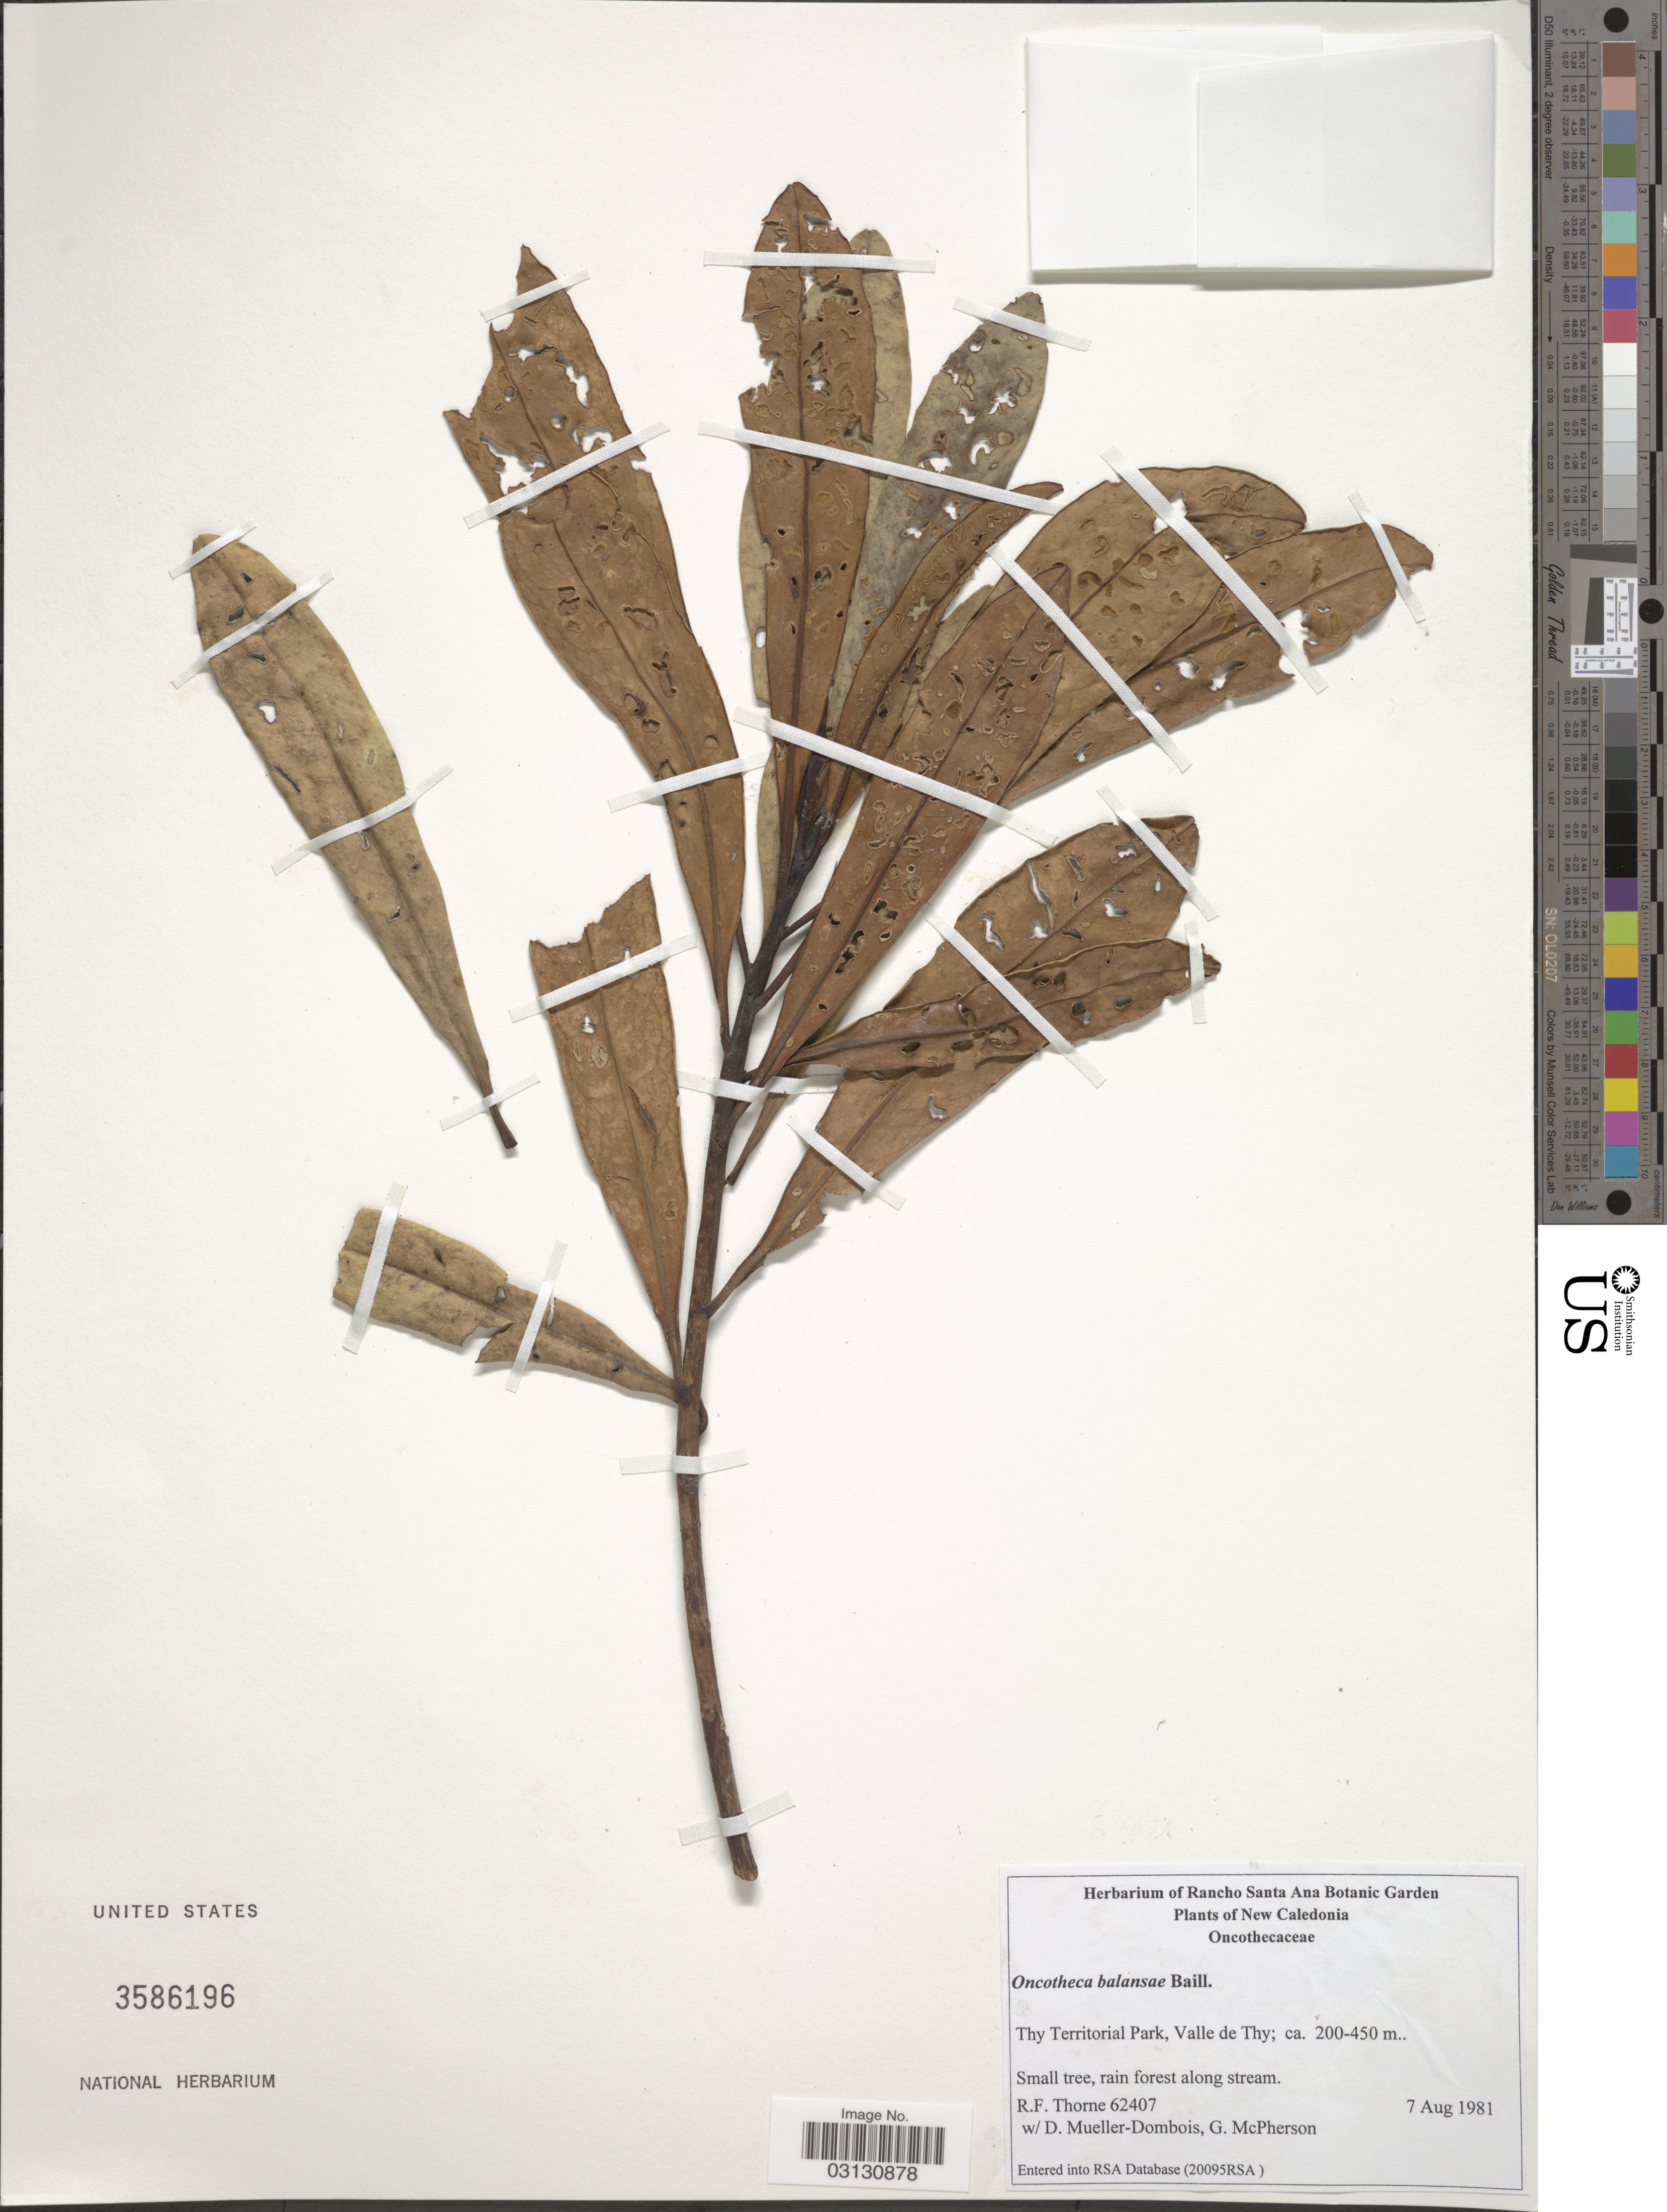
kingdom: Plantae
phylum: Tracheophyta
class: Magnoliopsida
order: Icacinales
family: Oncothecaceae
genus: Oncotheca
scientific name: Oncotheca balansae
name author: Baill.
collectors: R. Thorne, D. Mueller-Dombois & G. McPherson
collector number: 62407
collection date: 1981-08-07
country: New Caledonia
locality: Thy Territorial Park, Valle de Thy.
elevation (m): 200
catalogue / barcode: US 3586196